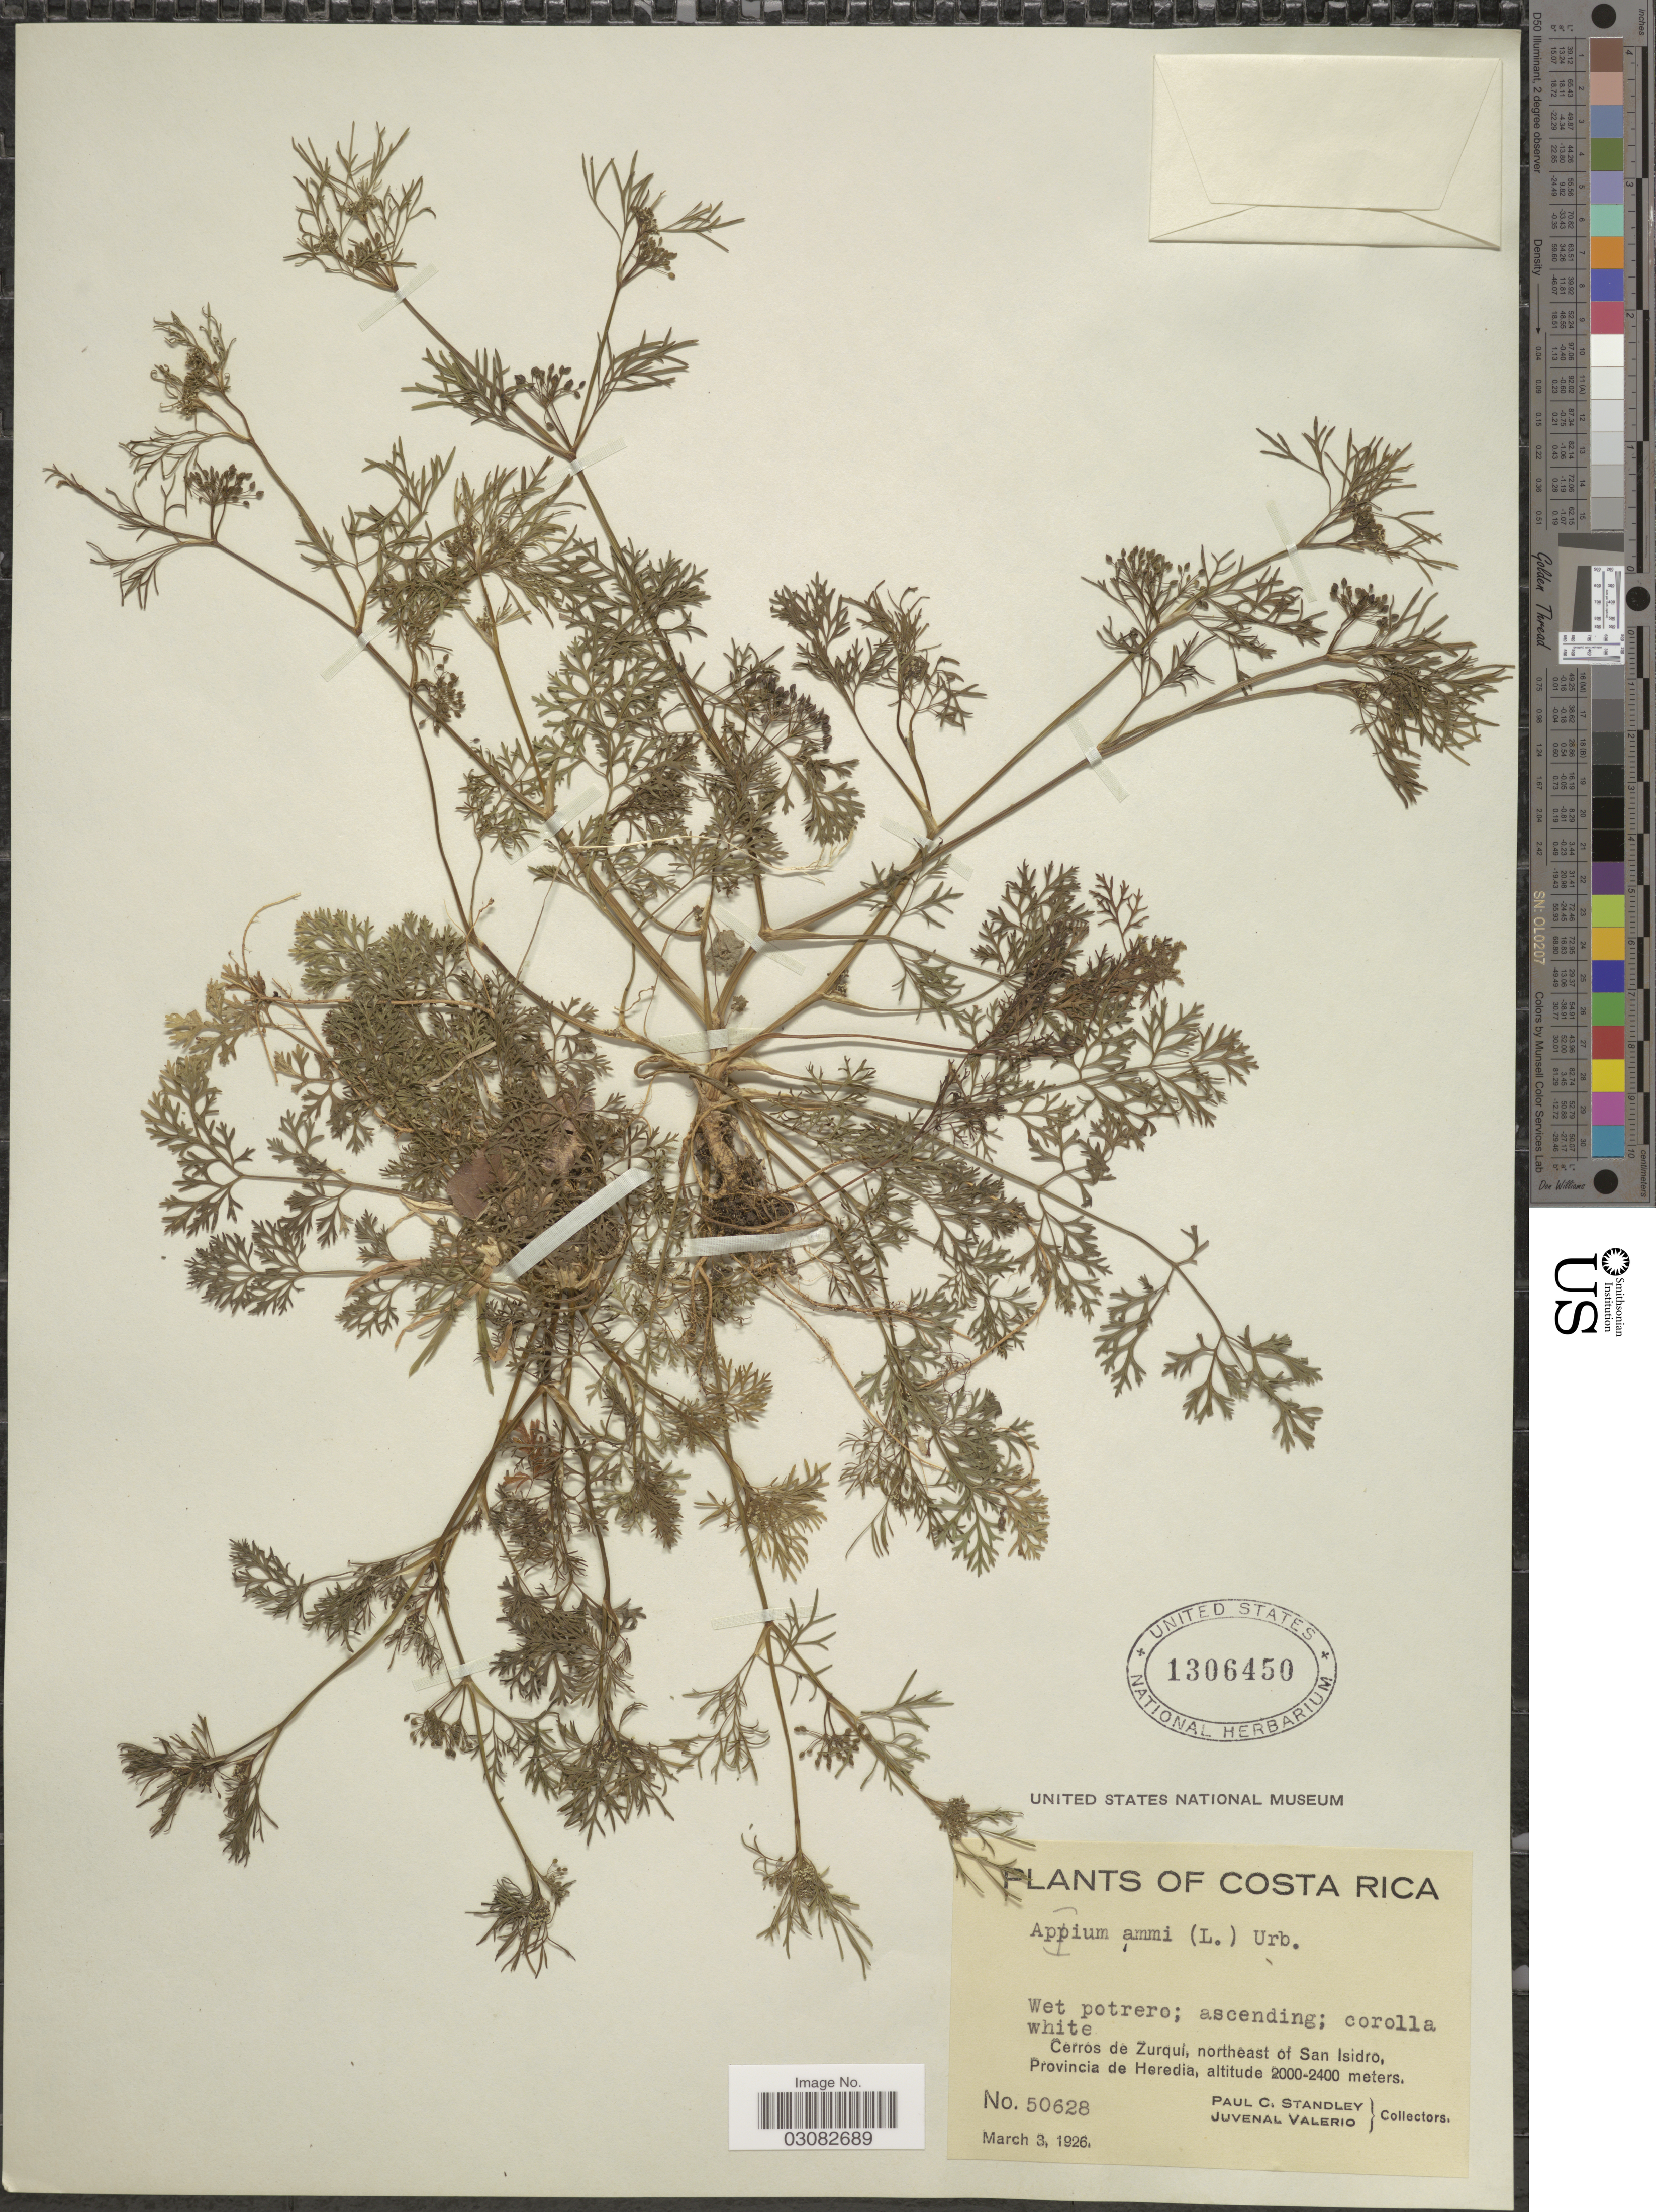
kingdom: Plantae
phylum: Tracheophyta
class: Magnoliopsida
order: Apiales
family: Apiaceae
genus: Apium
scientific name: Apium ammi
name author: (Jacq.) Urb.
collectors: P. C. Standley & J. Valerio R.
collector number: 50628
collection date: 1926-03-03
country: Costa Rica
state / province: Heredia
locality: Cerros de Zurqui, northeast of San Isidro.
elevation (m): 2000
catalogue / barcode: US 1306450